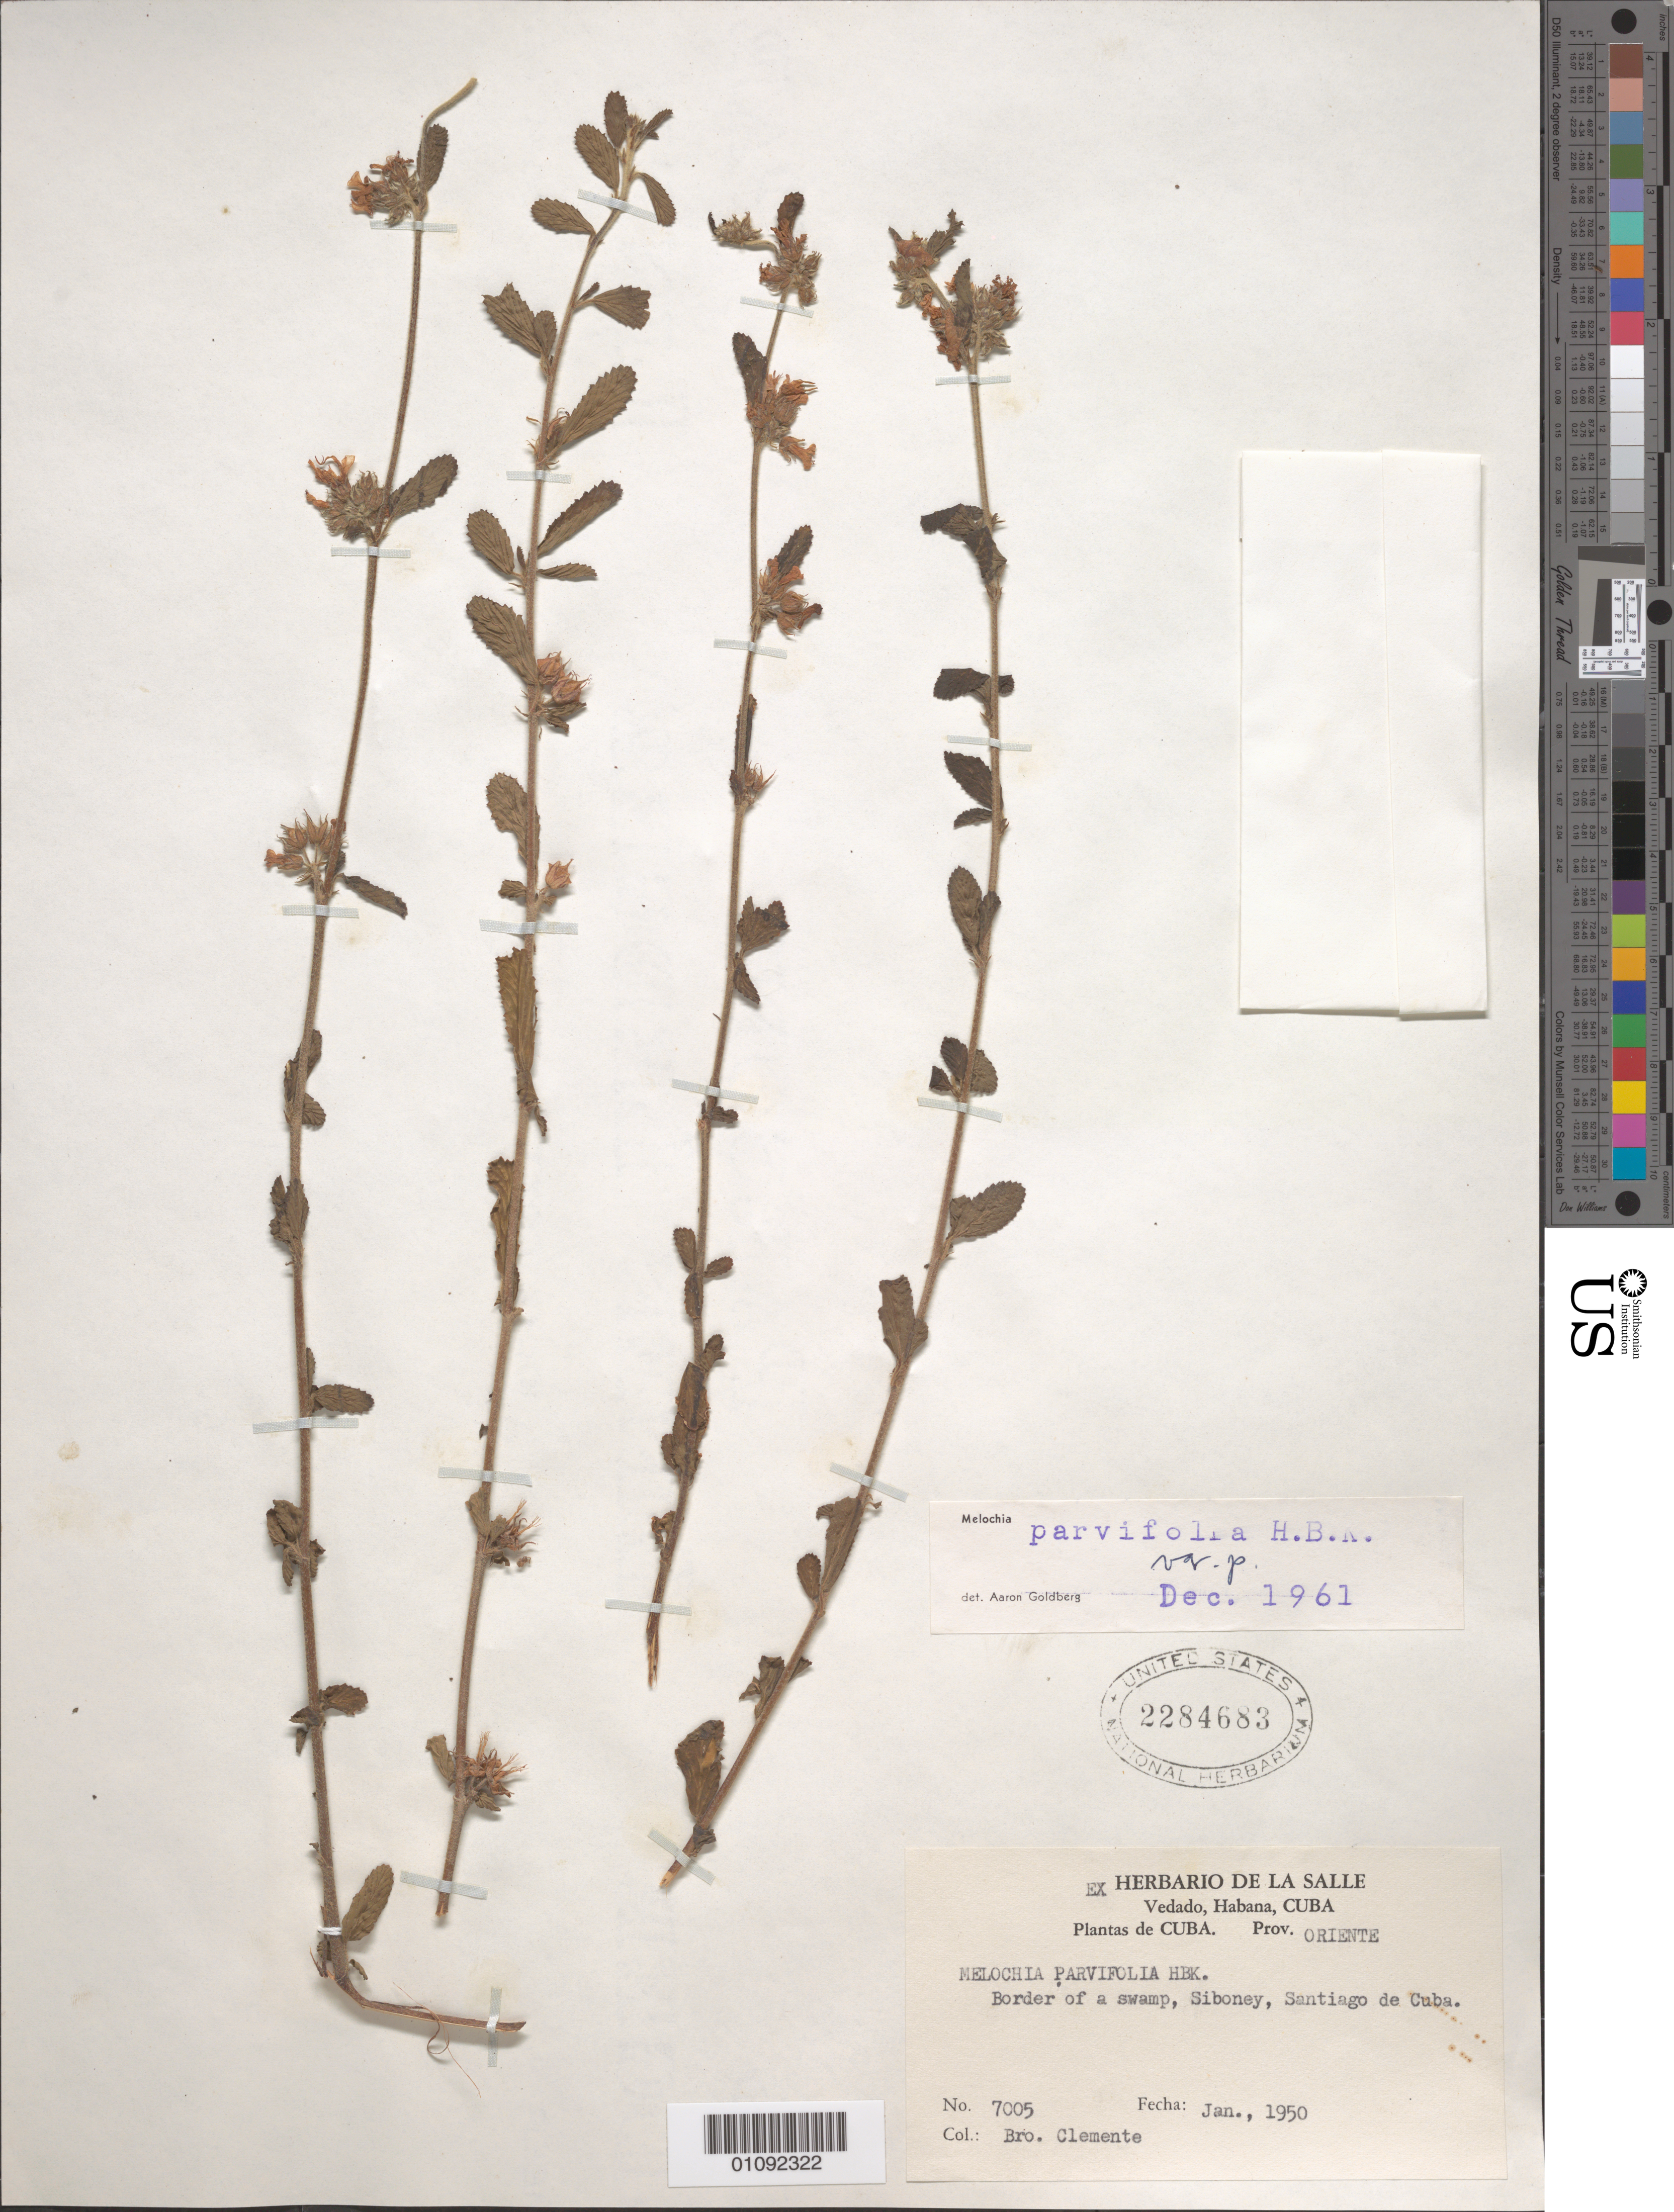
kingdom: Plantae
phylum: Tracheophyta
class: Magnoliopsida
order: Malvales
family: Malvaceae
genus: Melochia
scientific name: Melochia parvifolia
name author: Kunth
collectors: Bro. Clemente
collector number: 7005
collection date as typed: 01 Jan 1950 to 31 Jan 1950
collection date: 1950-01-01/1950-01-31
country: Cuba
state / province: Santiago de Cuba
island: Cuba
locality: Border of a swamp, Siboney, Santiago de Cuba, Prov Oriente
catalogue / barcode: US 2284683